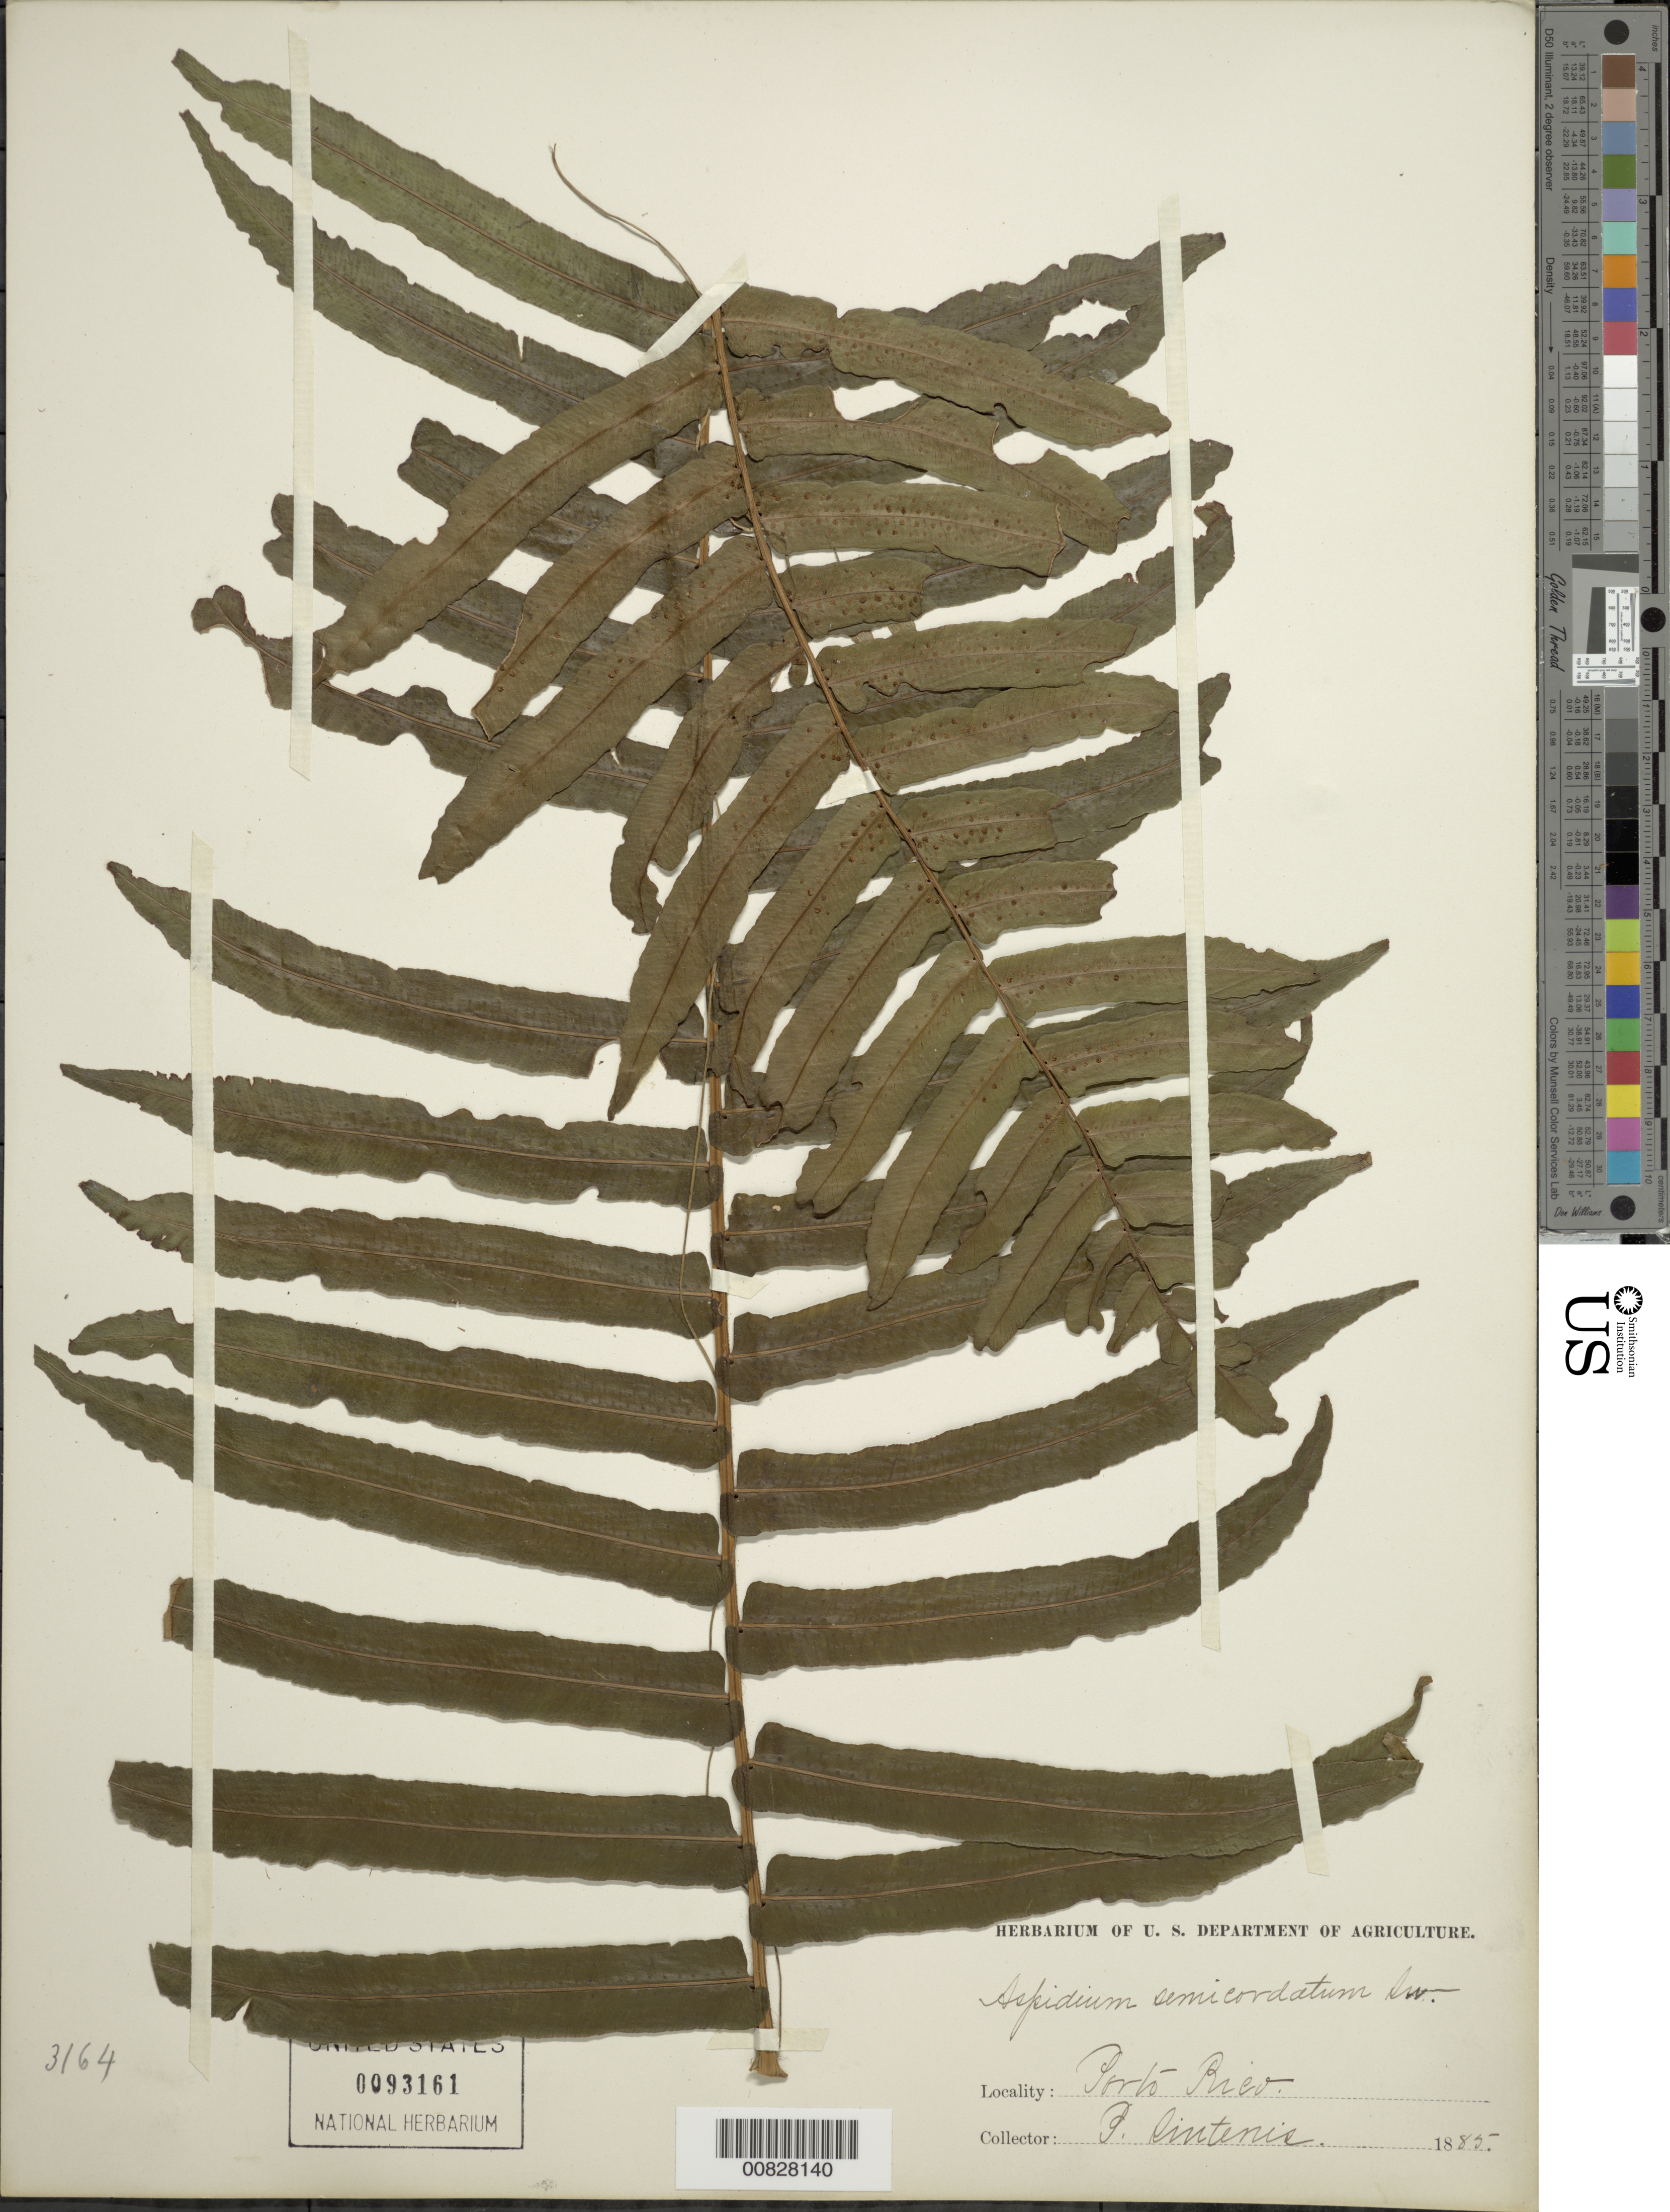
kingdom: Plantae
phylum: Tracheophyta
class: Polypodiopsida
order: Polypodiales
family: Lomariopsidaceae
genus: Cyclopeltis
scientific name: Cyclopeltis semicordata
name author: (Sw.) J. Sm.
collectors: P. Sintenis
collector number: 3164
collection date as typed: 18 Dec 1885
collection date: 1885-12-18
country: Puerto Rico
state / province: Utuado (?)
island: Puerto Rico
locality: Guanico, Quebrada Morena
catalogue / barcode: US 93161